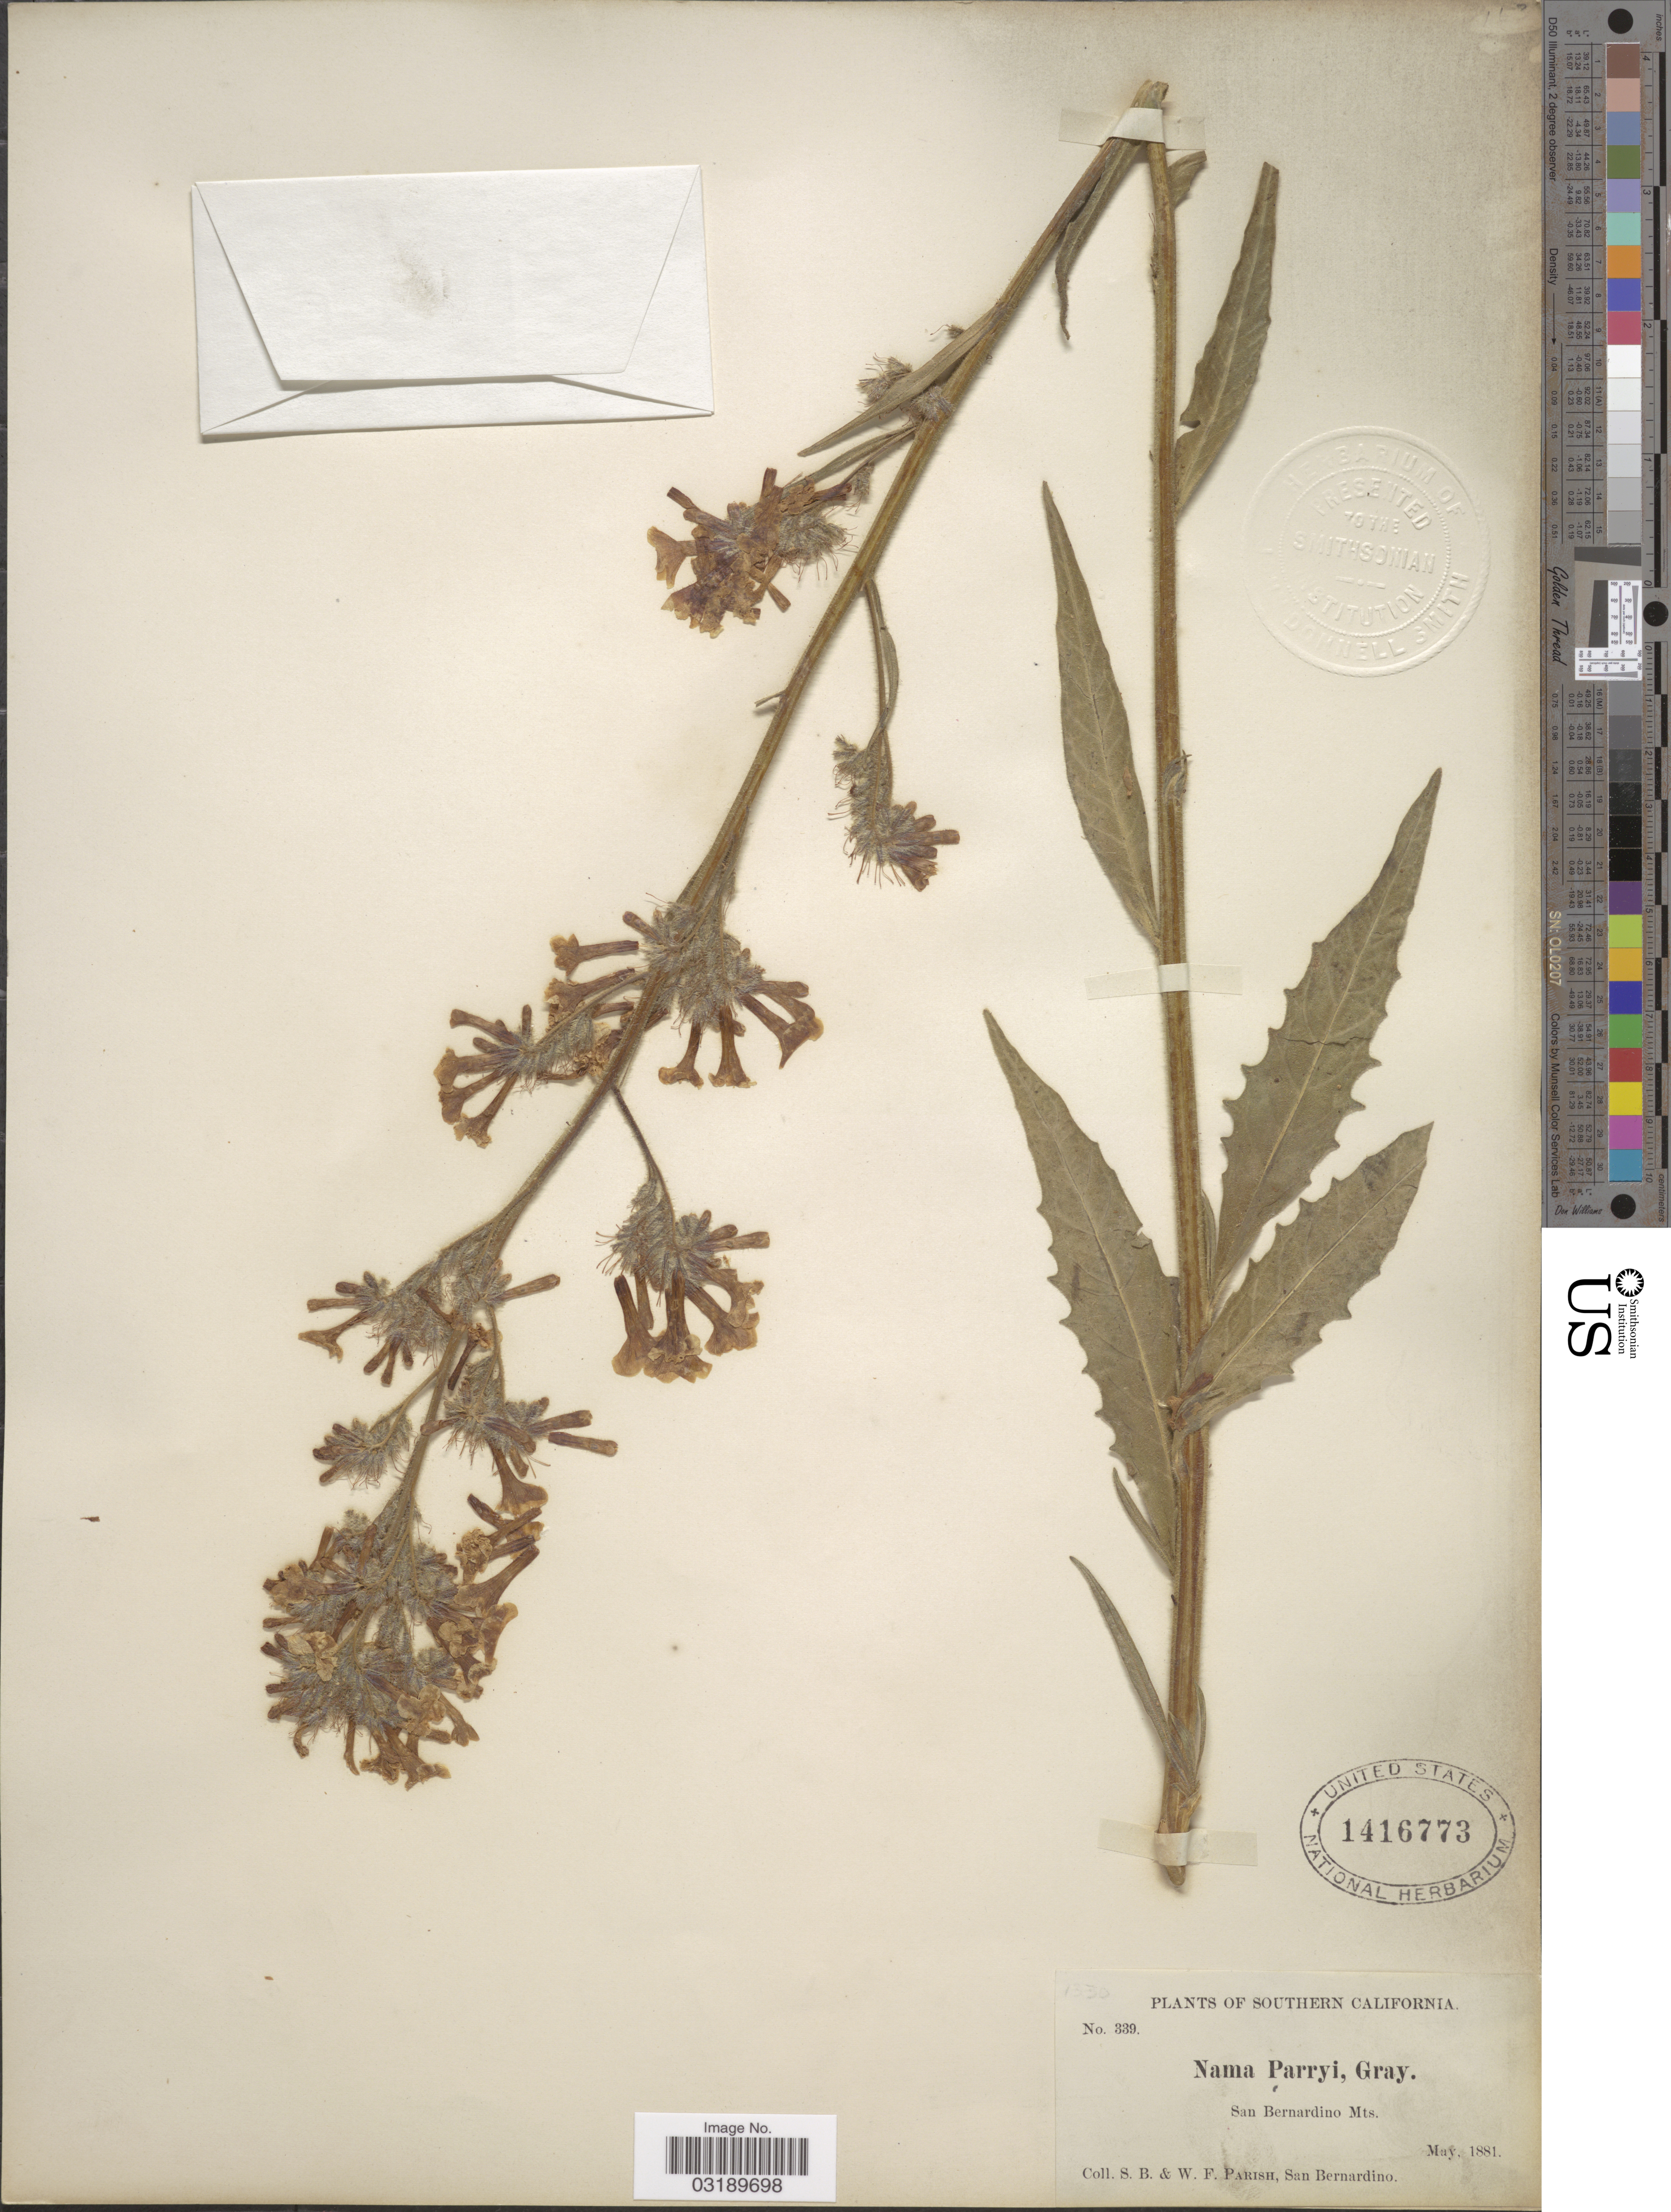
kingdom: Plantae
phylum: Tracheophyta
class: Magnoliopsida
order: Boraginales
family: Namaceae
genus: Eriodictyon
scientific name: Eriodictyon parryi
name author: A. Gray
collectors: S. B. Parish & W. F. Parish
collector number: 339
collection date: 1881-05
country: United States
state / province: California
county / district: San Bernardino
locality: Southern California. San Bernardino Mts.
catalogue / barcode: US 1416773